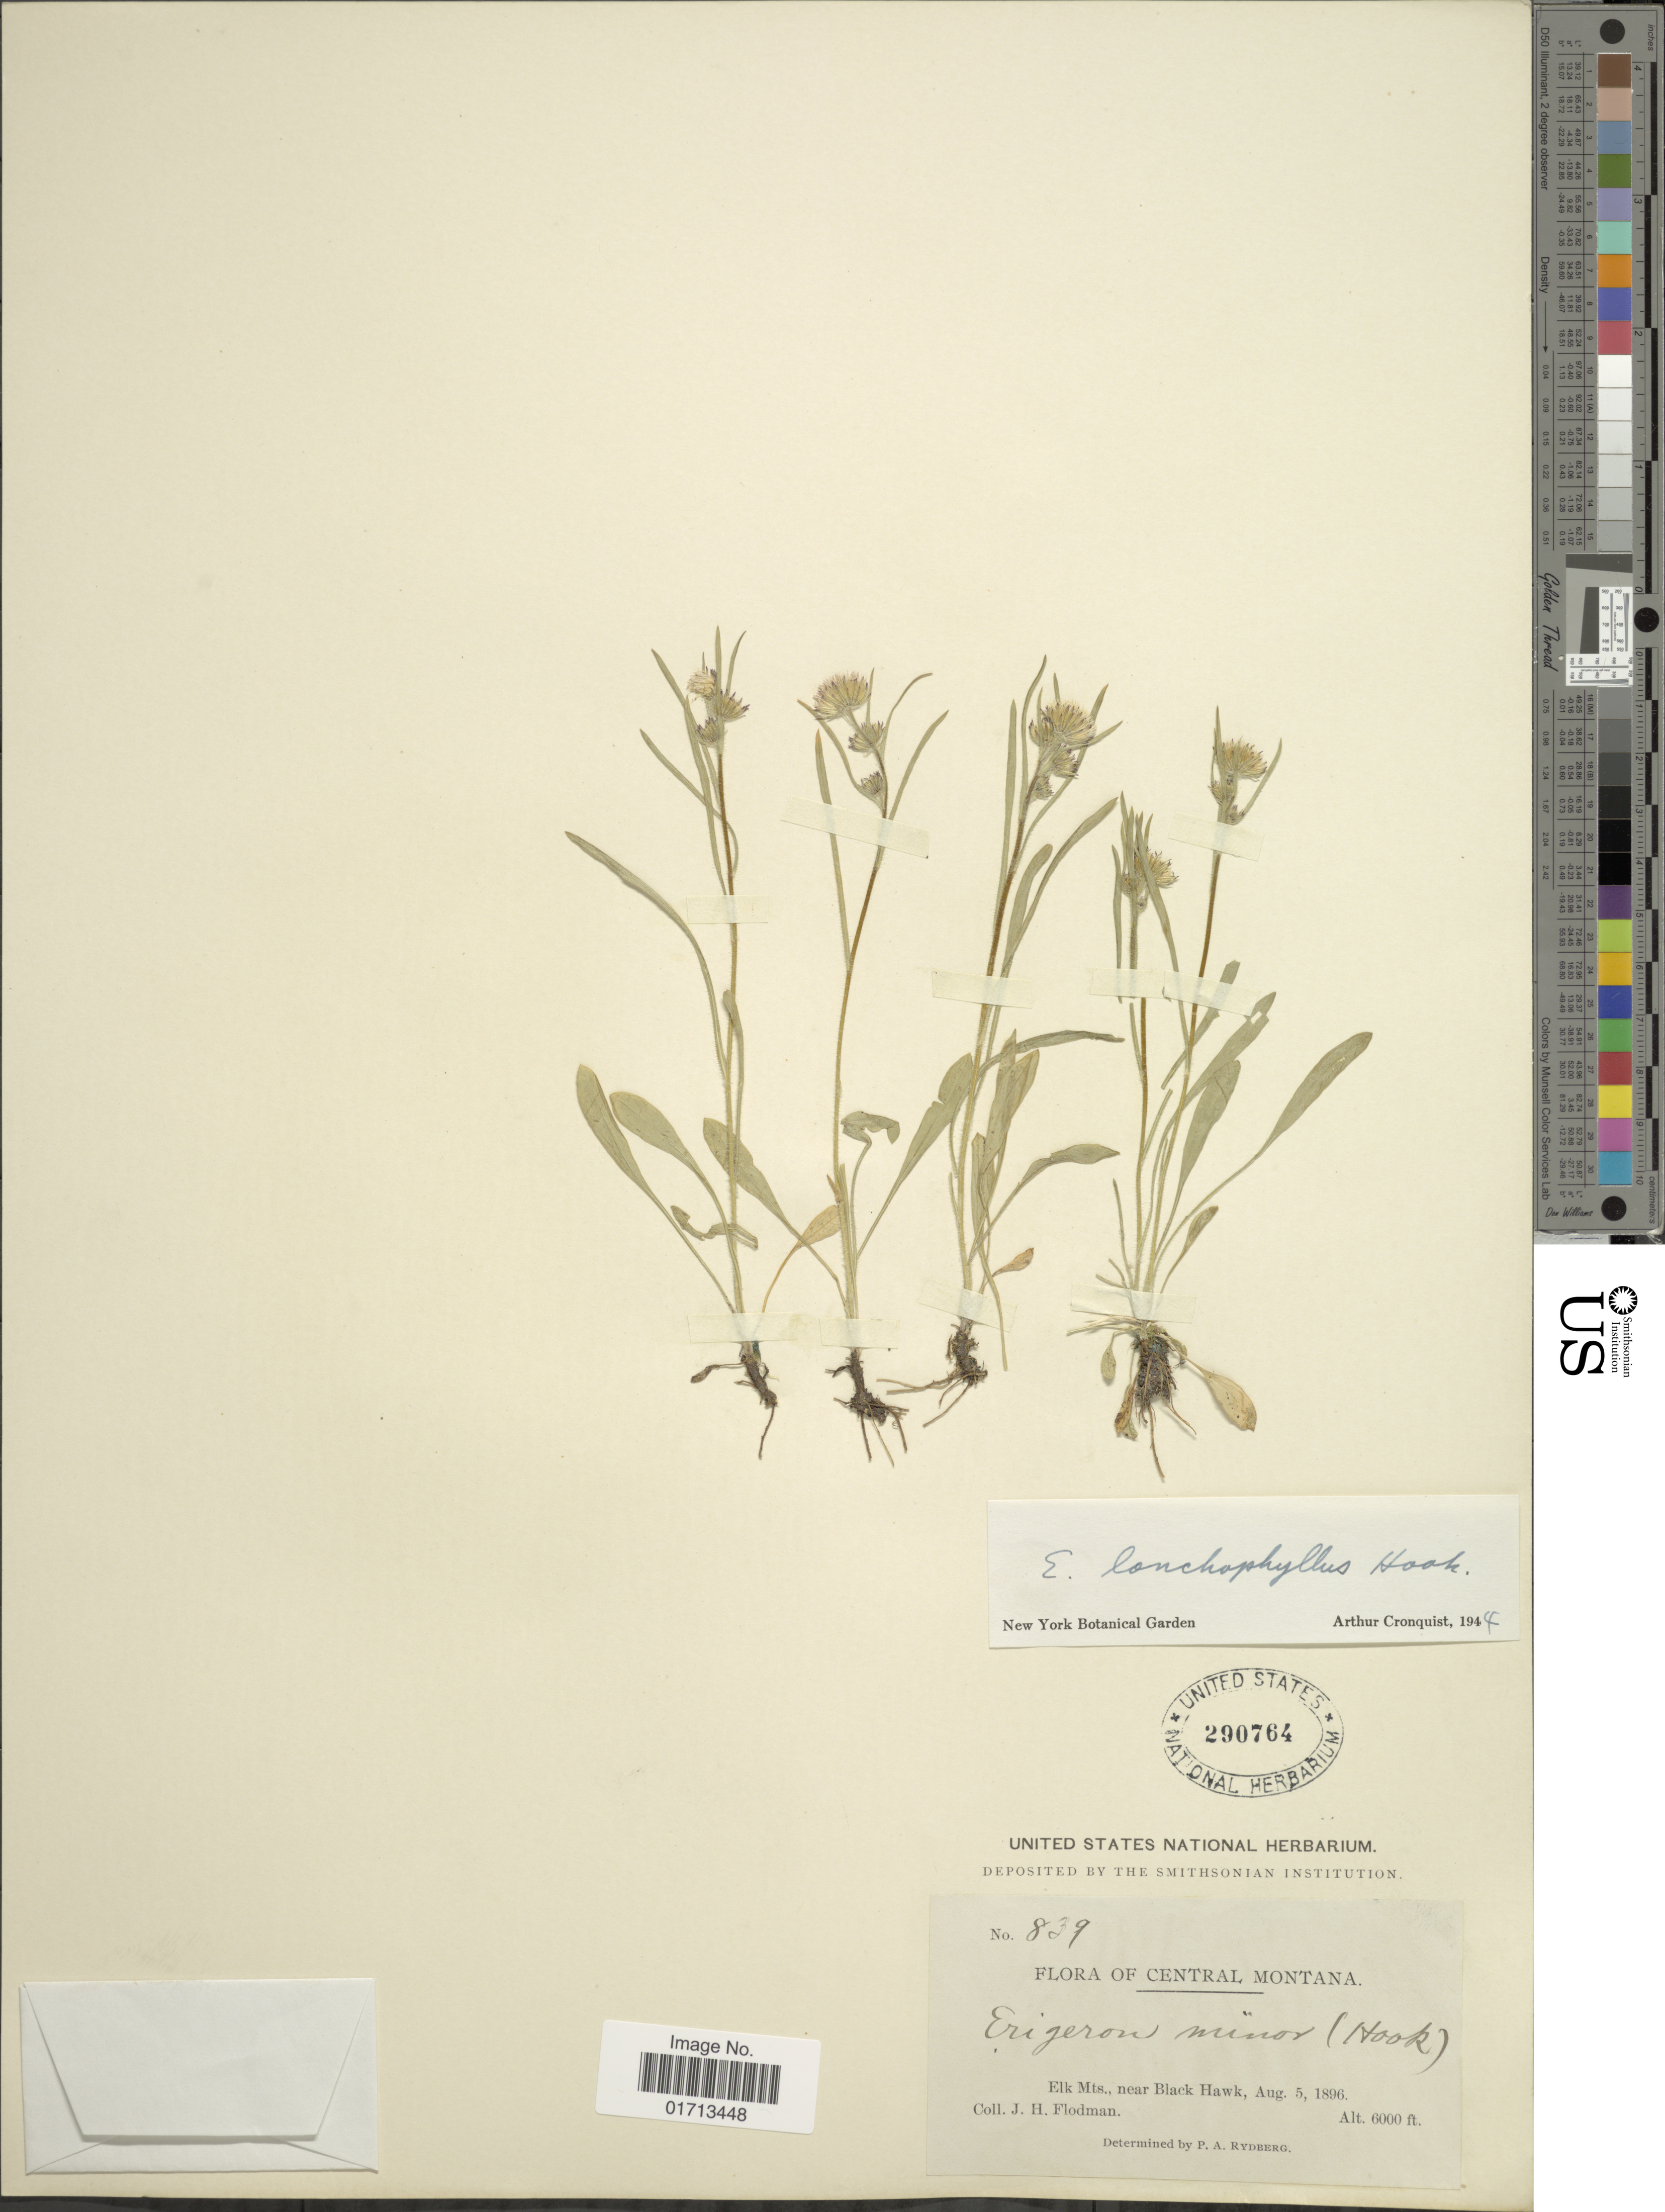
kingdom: Plantae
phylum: Tracheophyta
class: Magnoliopsida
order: Asterales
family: Asteraceae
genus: Erigeron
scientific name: Erigeron lonchophyllus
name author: Hook.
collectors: J. Flodman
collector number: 839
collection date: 1896-08-05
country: United States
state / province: Montana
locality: Central Montana. Elk Mts., near Black Hawk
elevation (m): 1829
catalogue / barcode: US 290764